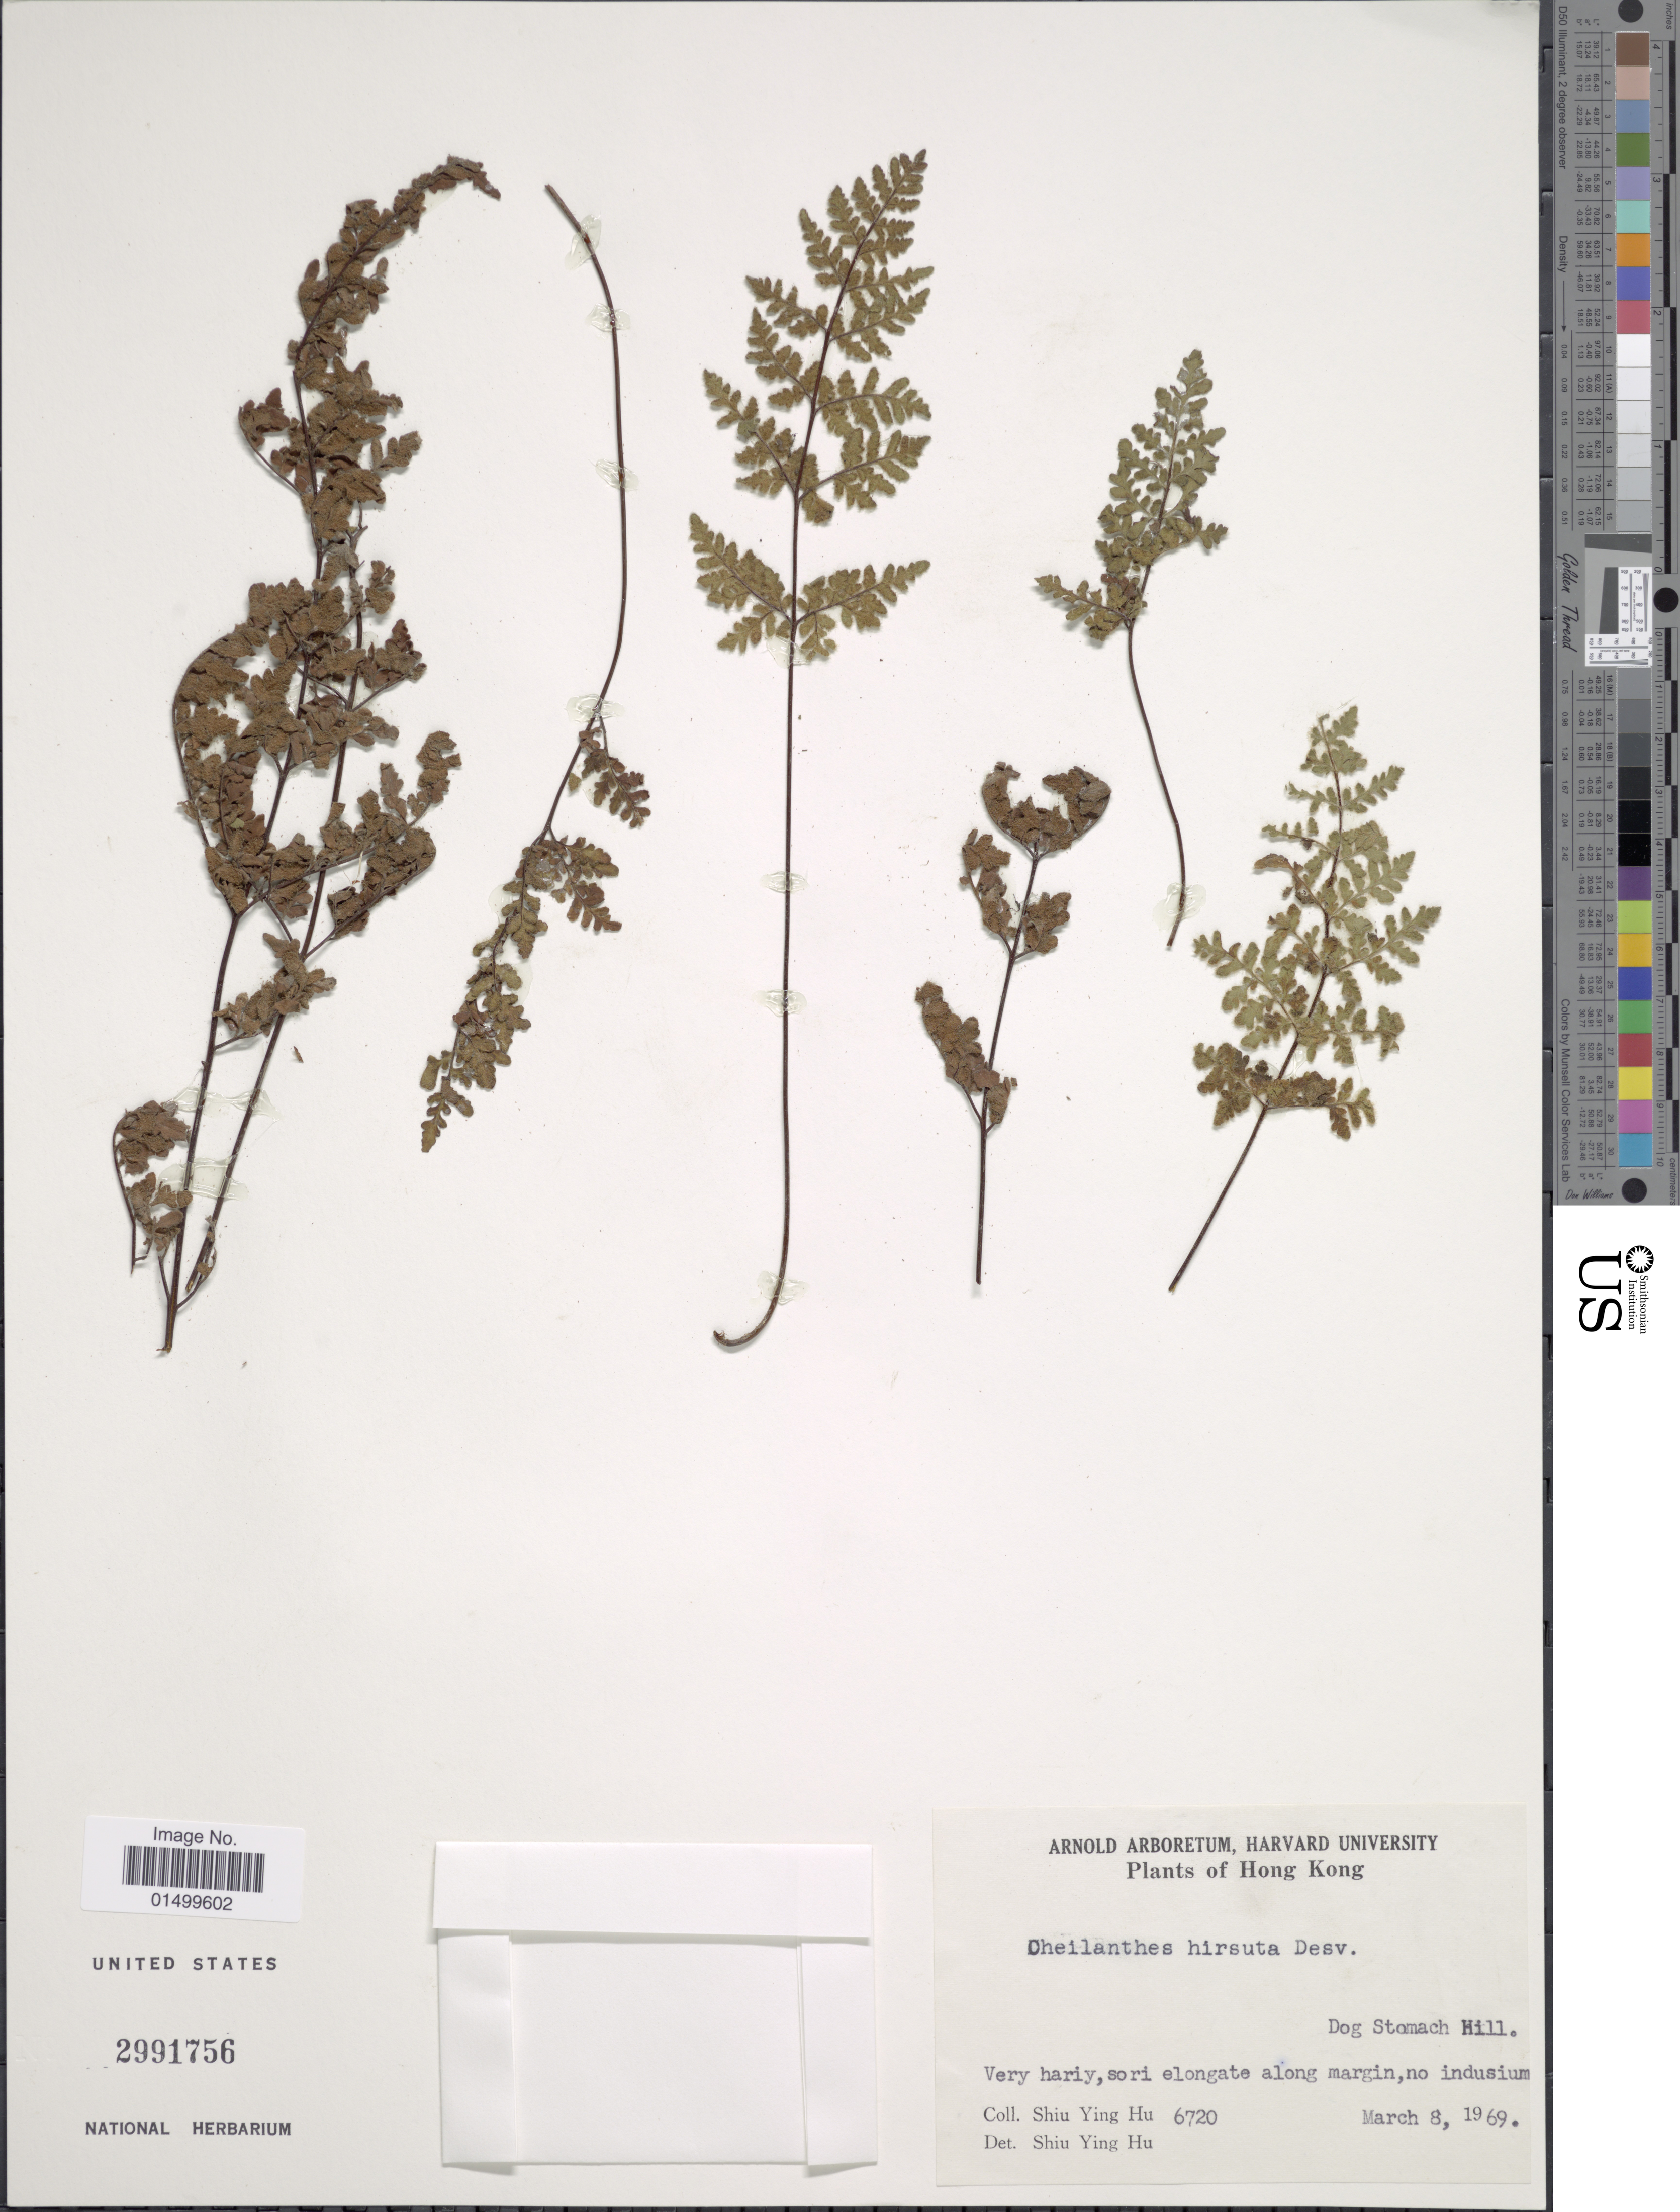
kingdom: Plantae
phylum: Tracheophyta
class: Polypodiopsida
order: Polypodiales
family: Pteridaceae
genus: Cheilanthes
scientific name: Cheilanthes nudiuscula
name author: (R. Br.) T. Moore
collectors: S. Y. Hu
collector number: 6720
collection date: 1969-03-08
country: China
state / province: Hong Kong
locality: Dog Somach Hill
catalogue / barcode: US 2991756